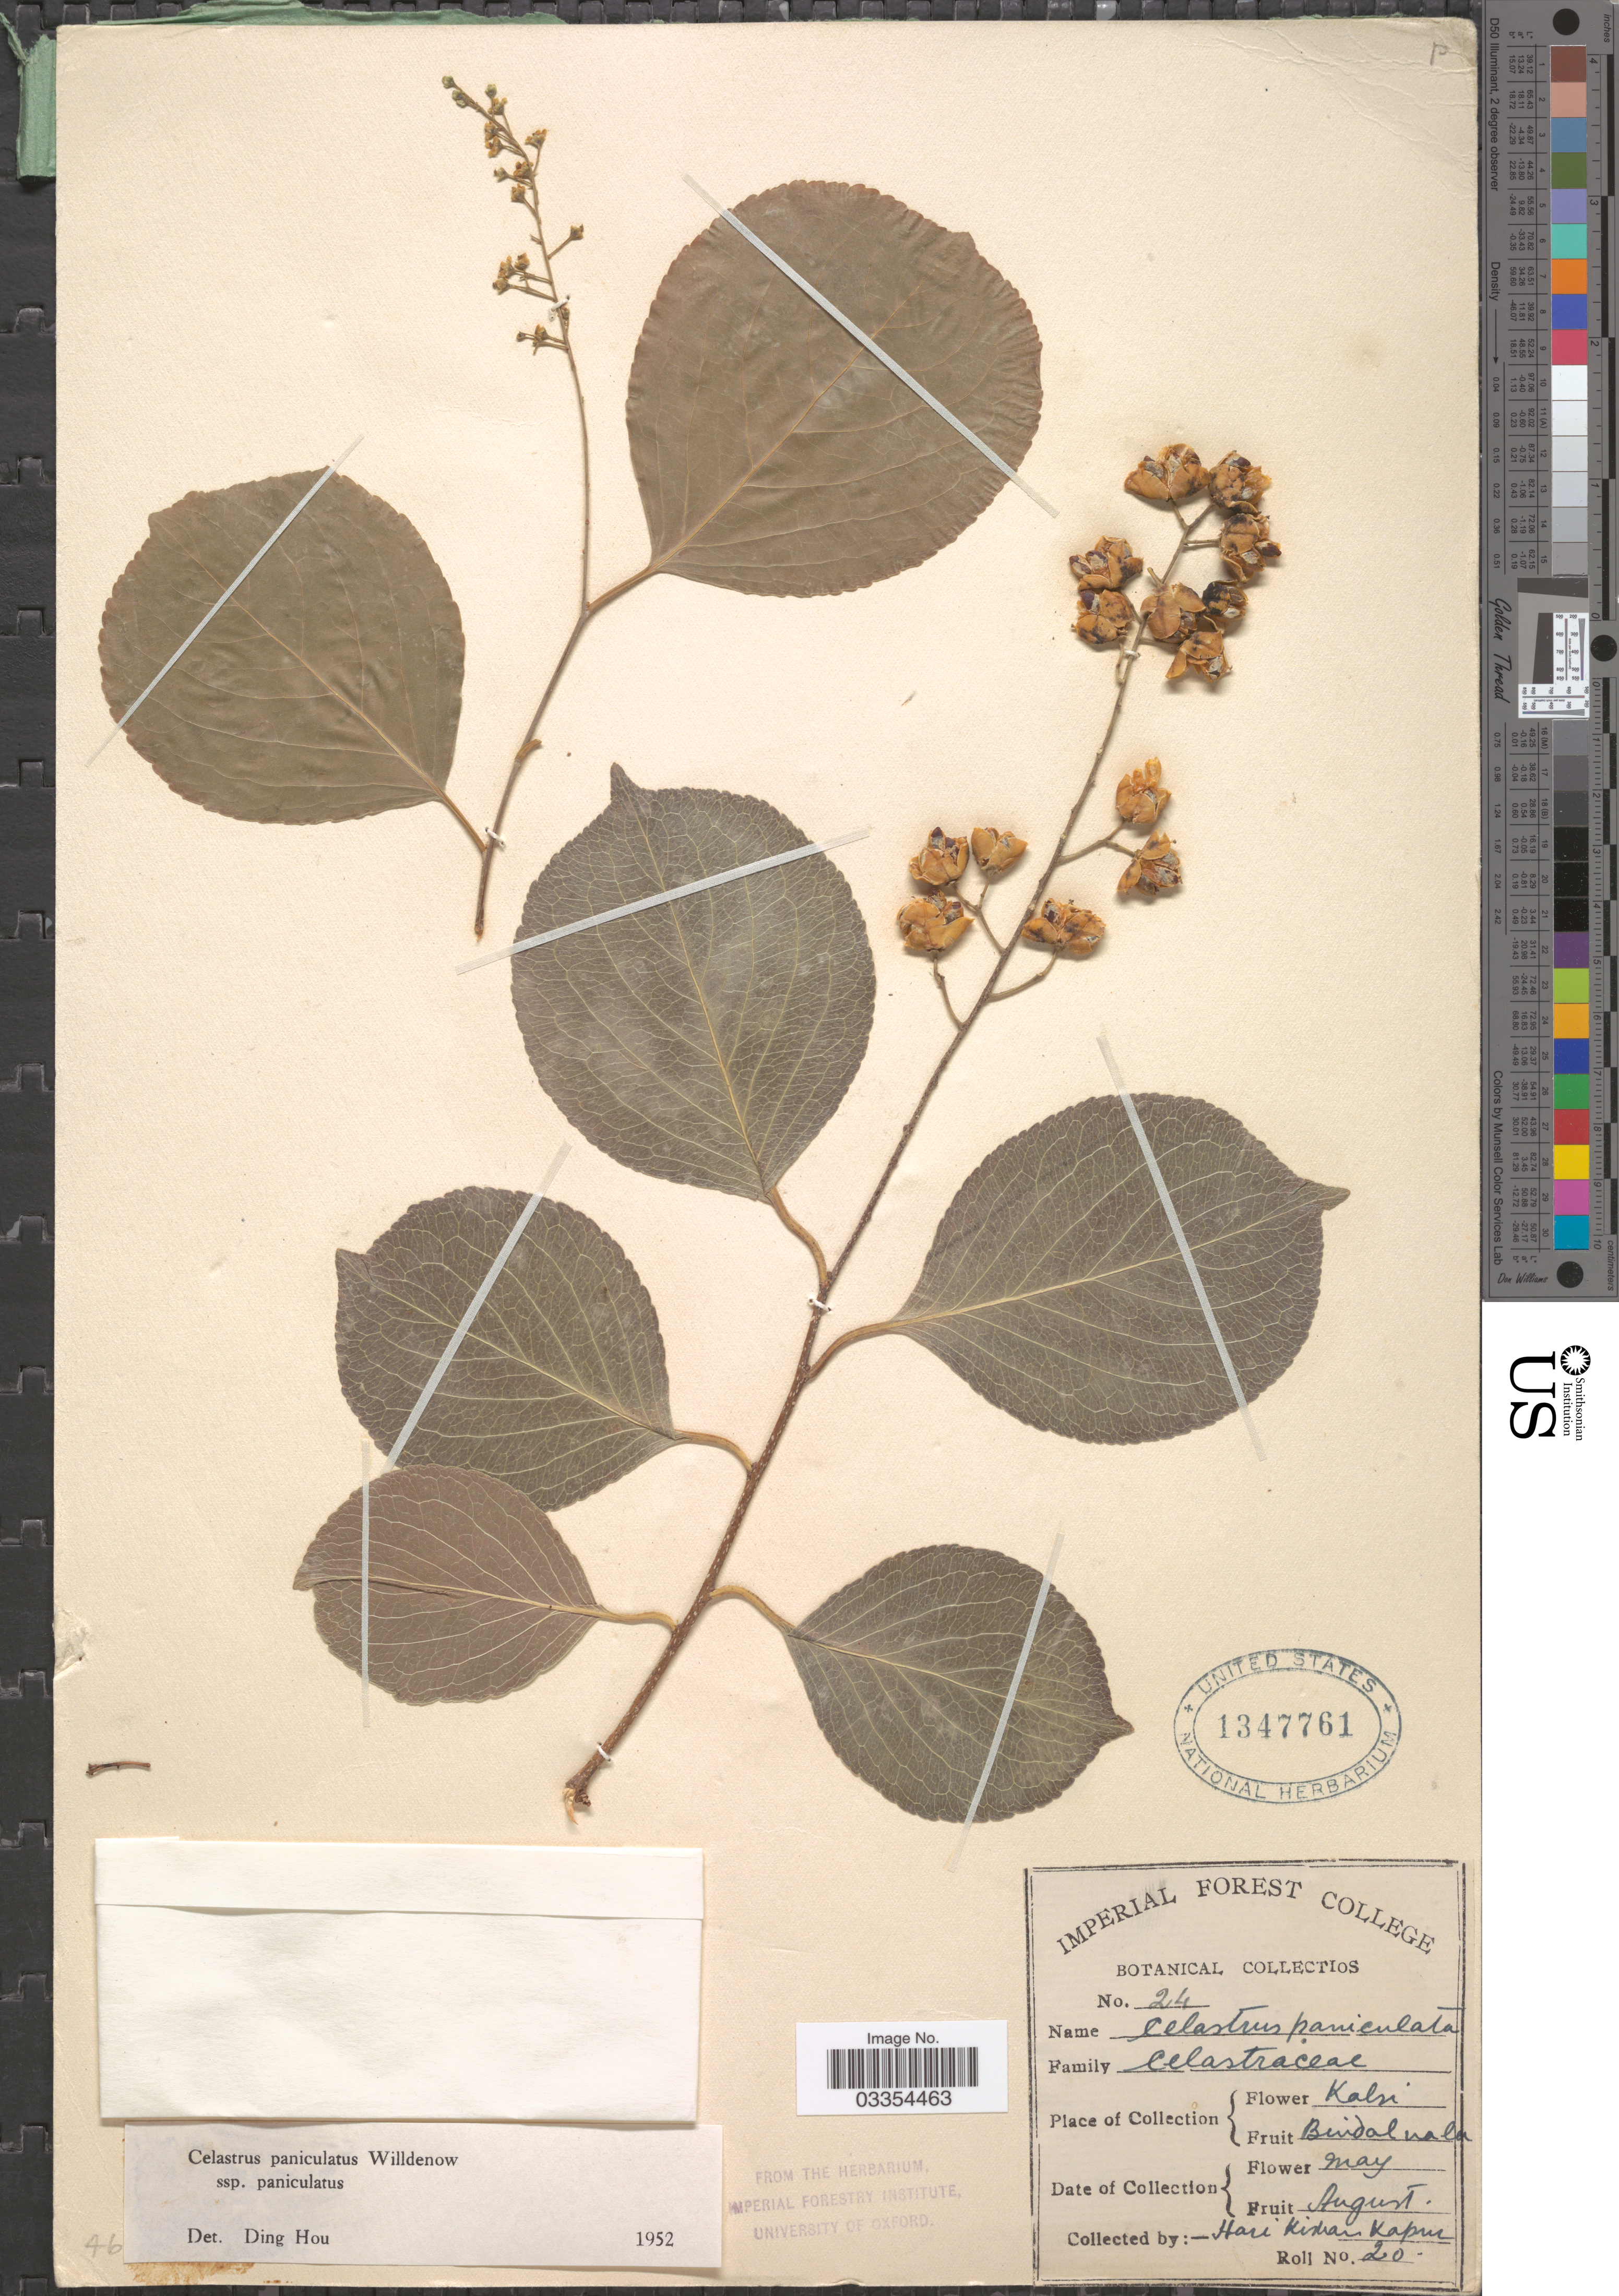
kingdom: Plantae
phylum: Tracheophyta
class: Magnoliopsida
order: Celastrales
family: Celastraceae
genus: Celastrus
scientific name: Celastrus paniculatus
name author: Willd.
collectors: H. Kapur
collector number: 24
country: India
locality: Kalsi, Bindal nala.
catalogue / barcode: US 1347761